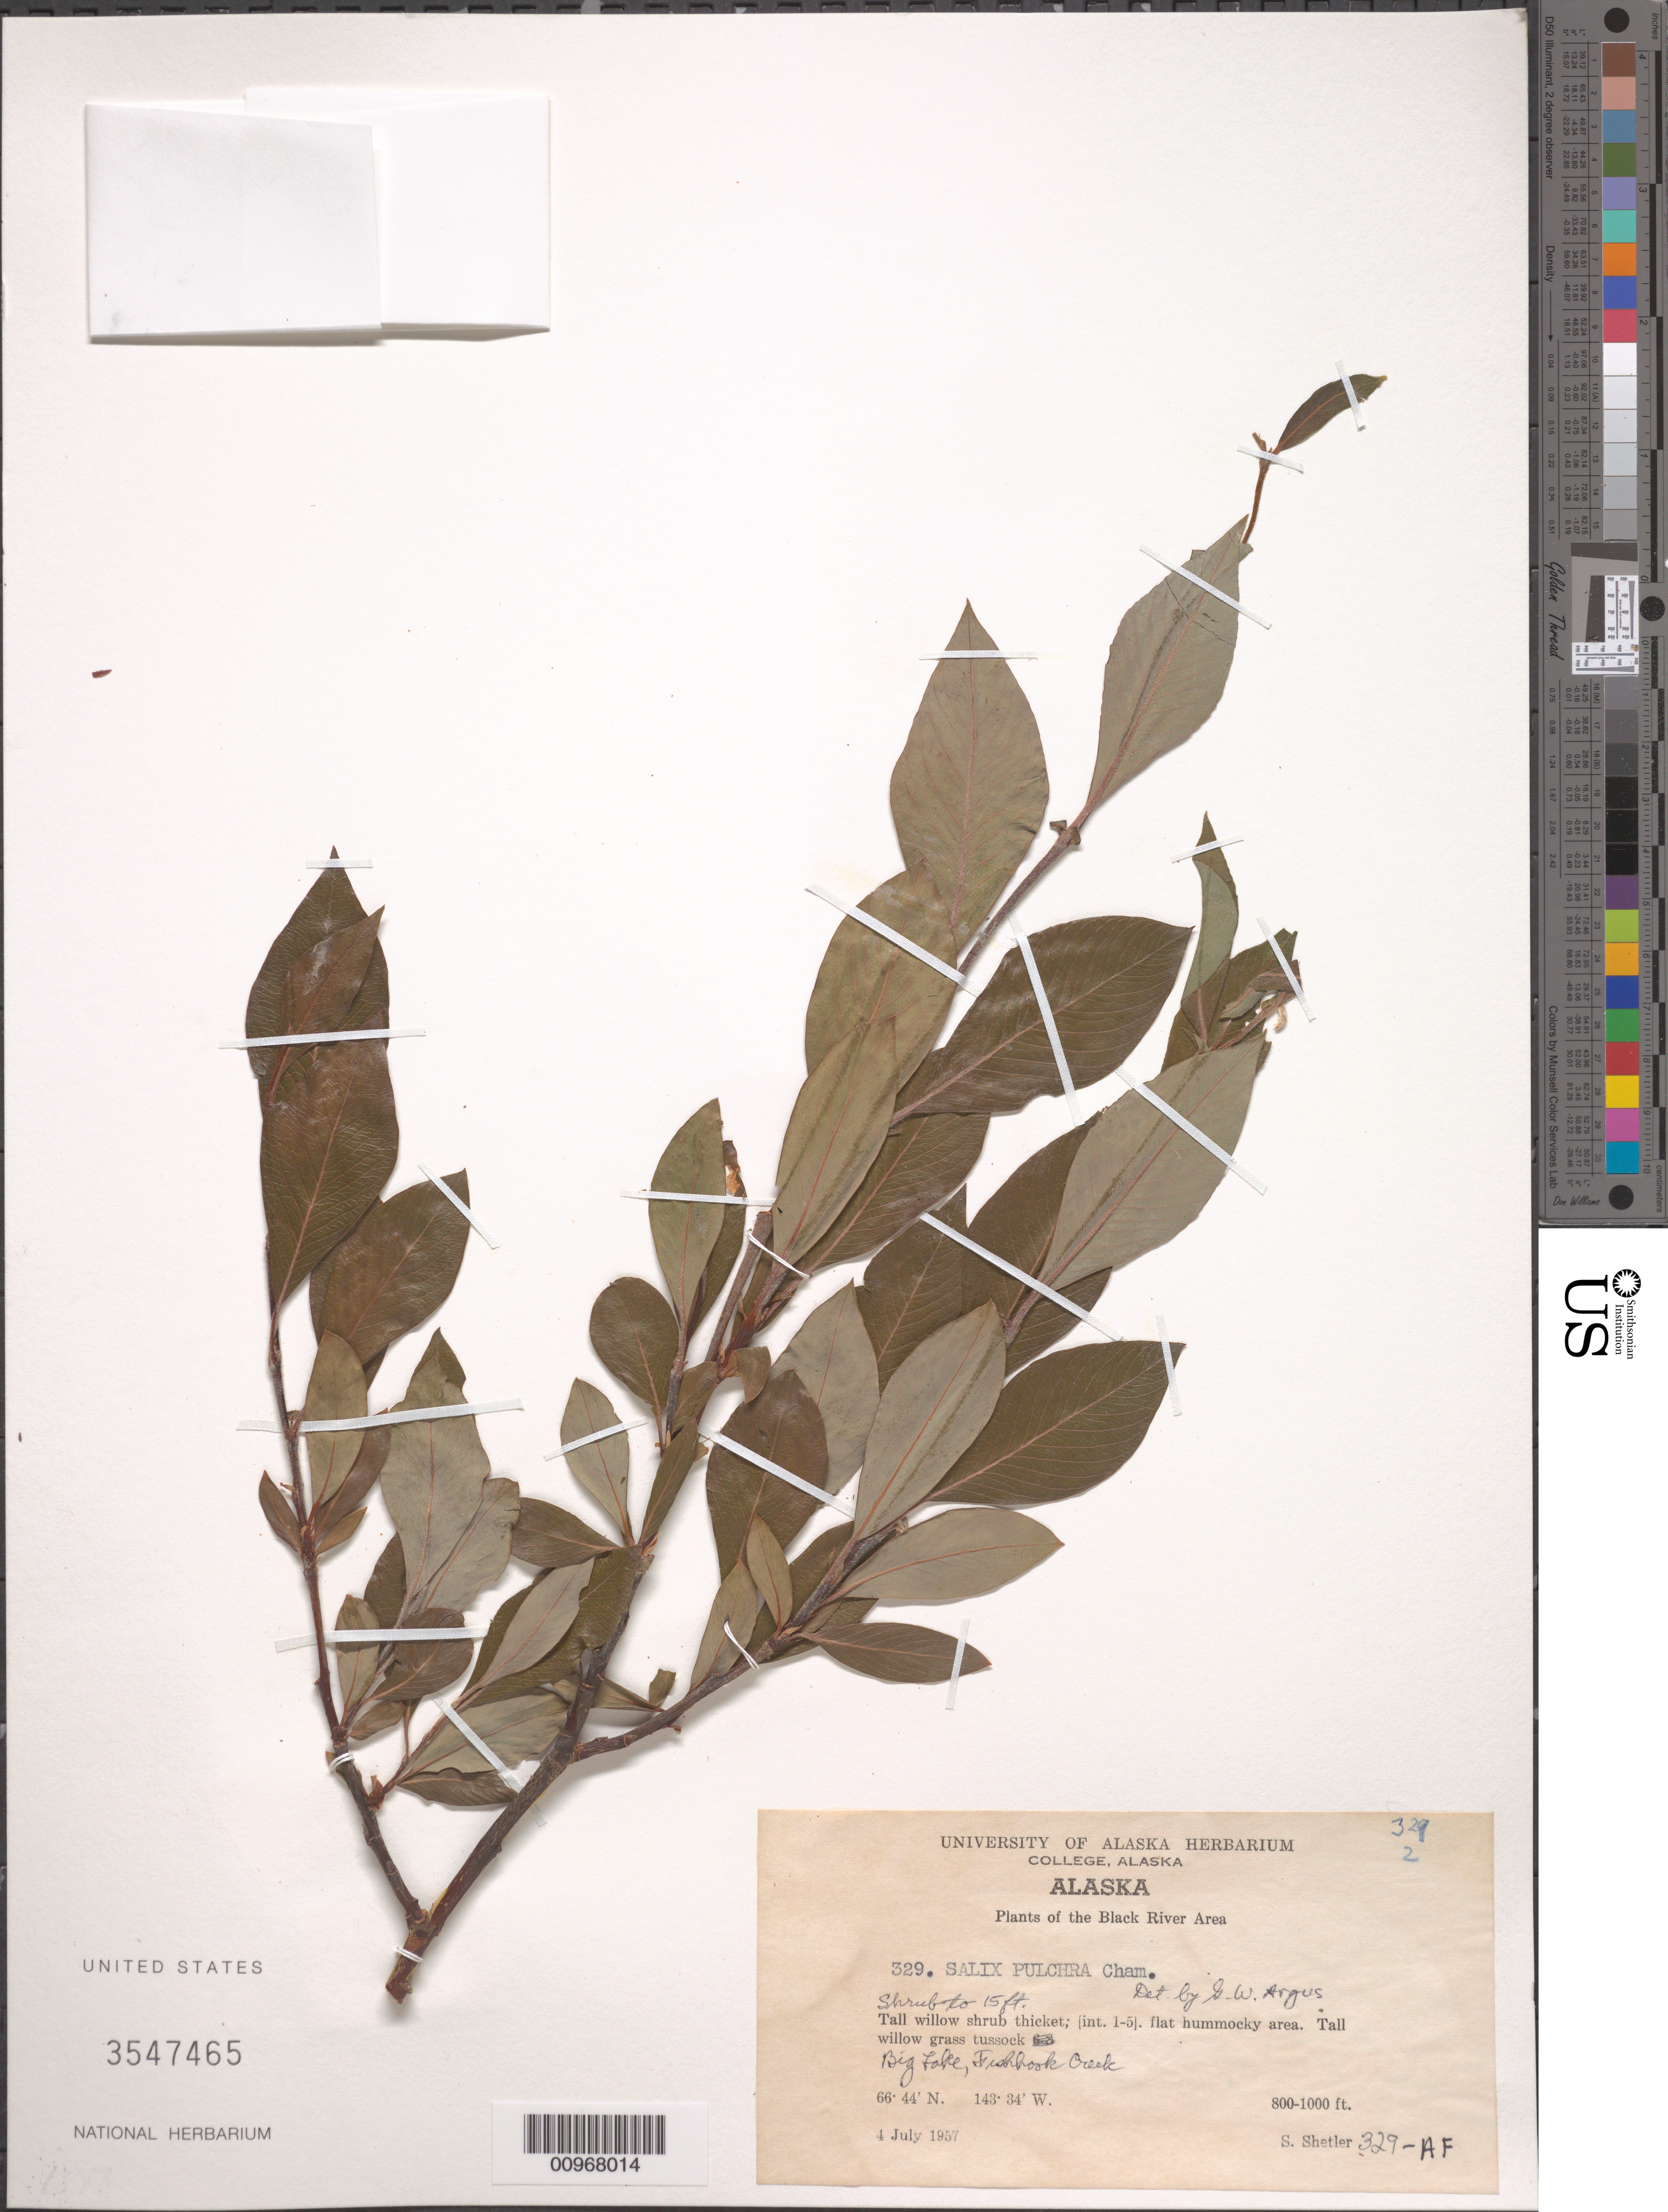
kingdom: Plantae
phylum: Tracheophyta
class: Magnoliopsida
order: Malpighiales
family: Salicaceae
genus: Salix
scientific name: Salix pulchra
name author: Cham.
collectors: S. Shetler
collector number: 329-AF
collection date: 1957-07-04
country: United States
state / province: Alaska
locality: The Black River Area. Big Lake, Fishhook Creek.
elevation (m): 244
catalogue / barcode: US 3547465